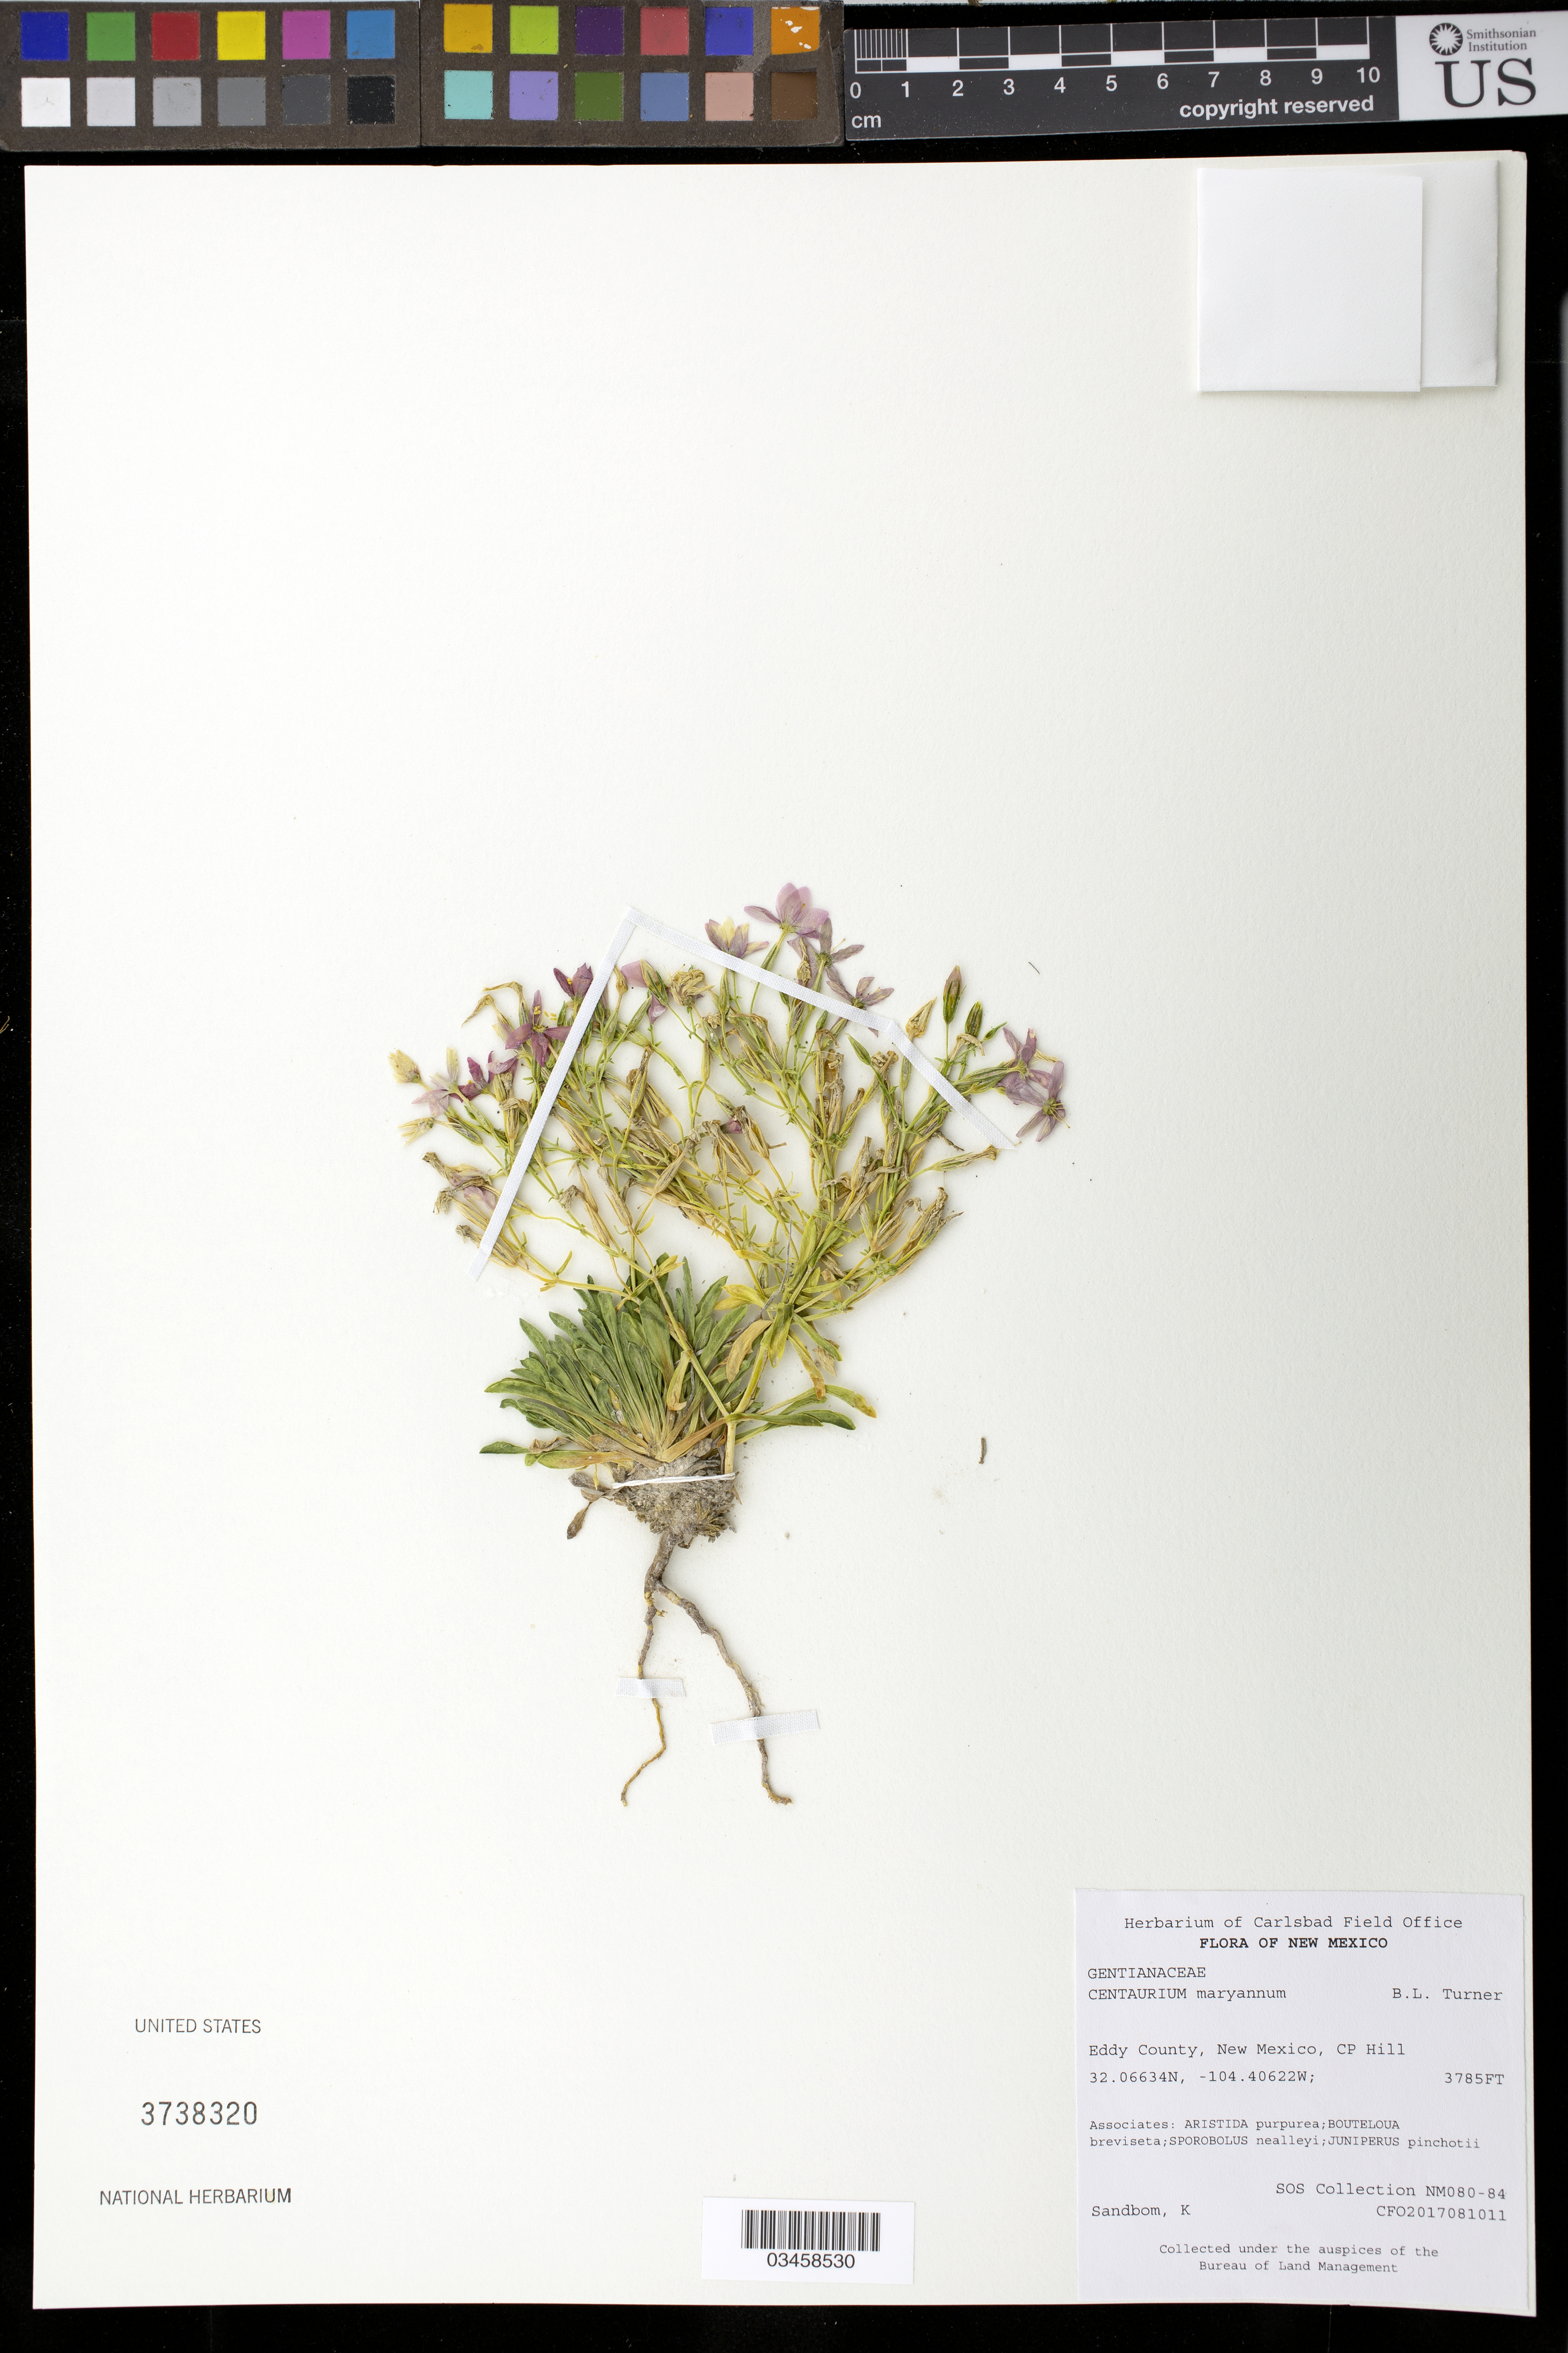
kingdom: Plantae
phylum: Tracheophyta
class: Magnoliopsida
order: Gentianales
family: Gentianaceae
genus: Centaurium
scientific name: Centaurium maryannum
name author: B.L. Turner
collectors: K. Sandbom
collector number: NM080-84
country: United States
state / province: New Mexico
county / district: Eddy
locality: CP Hill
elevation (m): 1154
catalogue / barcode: US 3738320